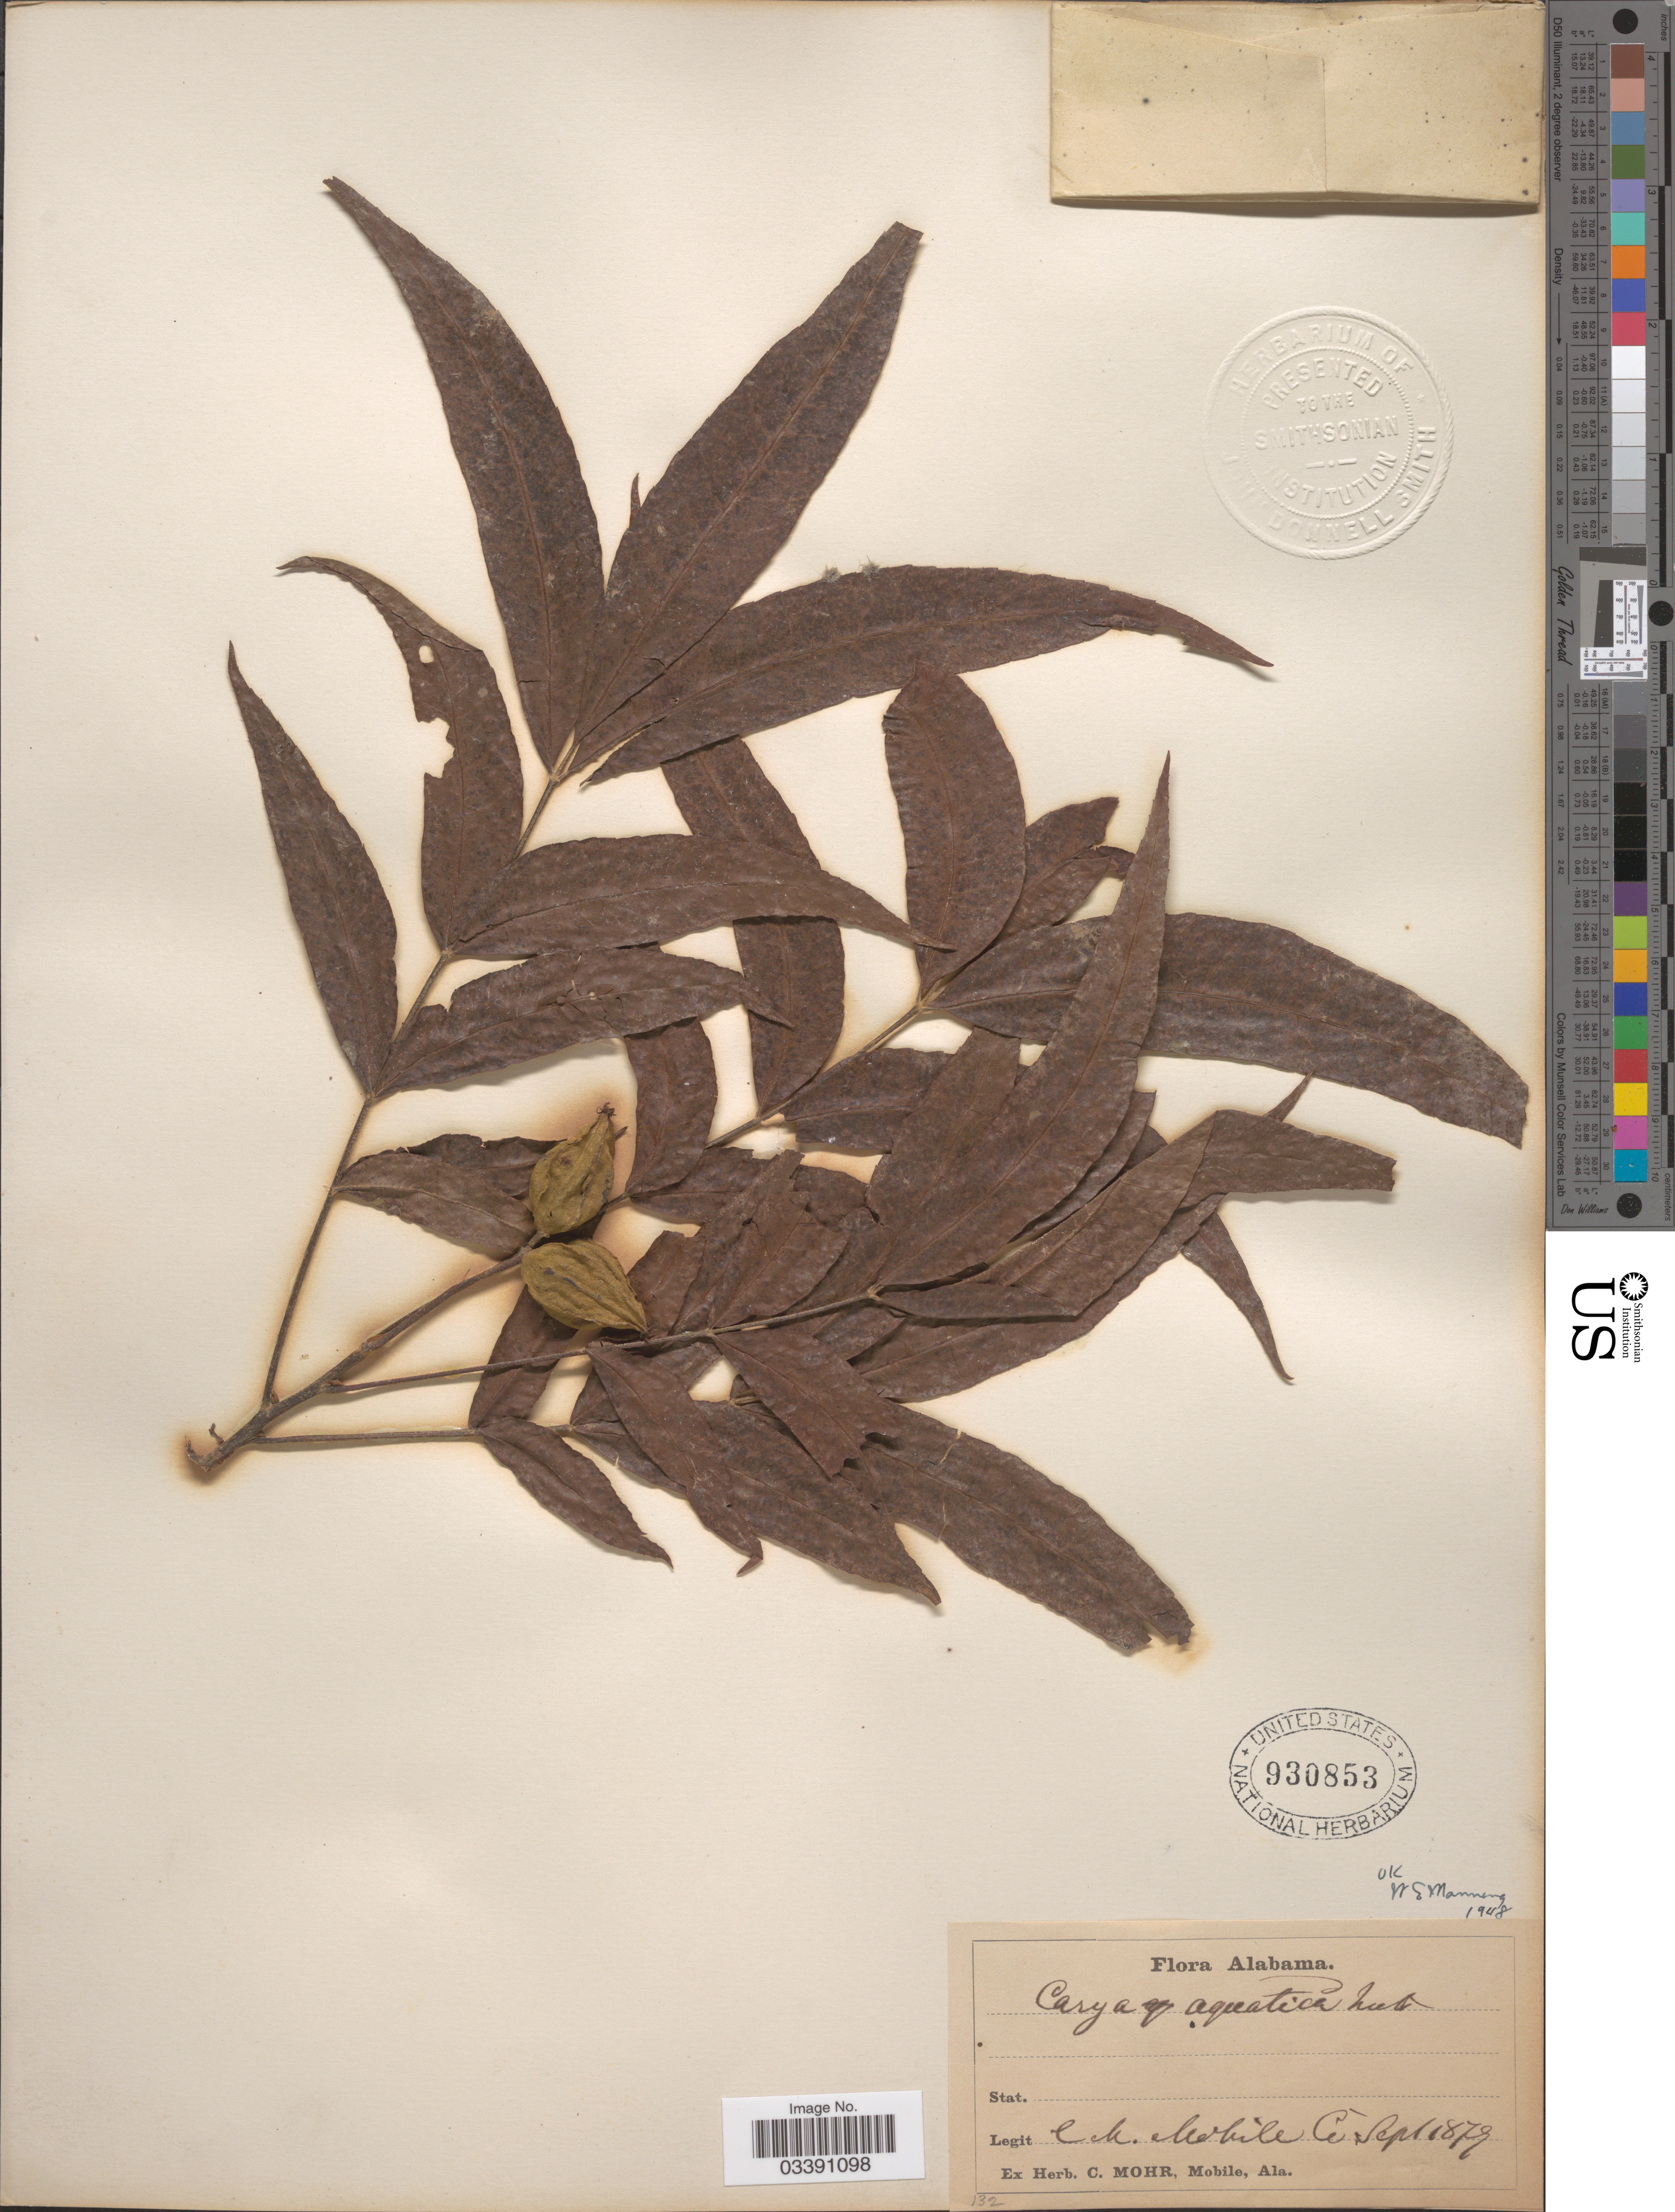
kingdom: Plantae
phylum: Tracheophyta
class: Magnoliopsida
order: Fagales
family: Juglandaceae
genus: Carya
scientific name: Carya aquatica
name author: (F. Michx.) Nutt.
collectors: C. Mohr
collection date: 1879-09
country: United States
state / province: Alabama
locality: Mobile Co.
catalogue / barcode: US 930853